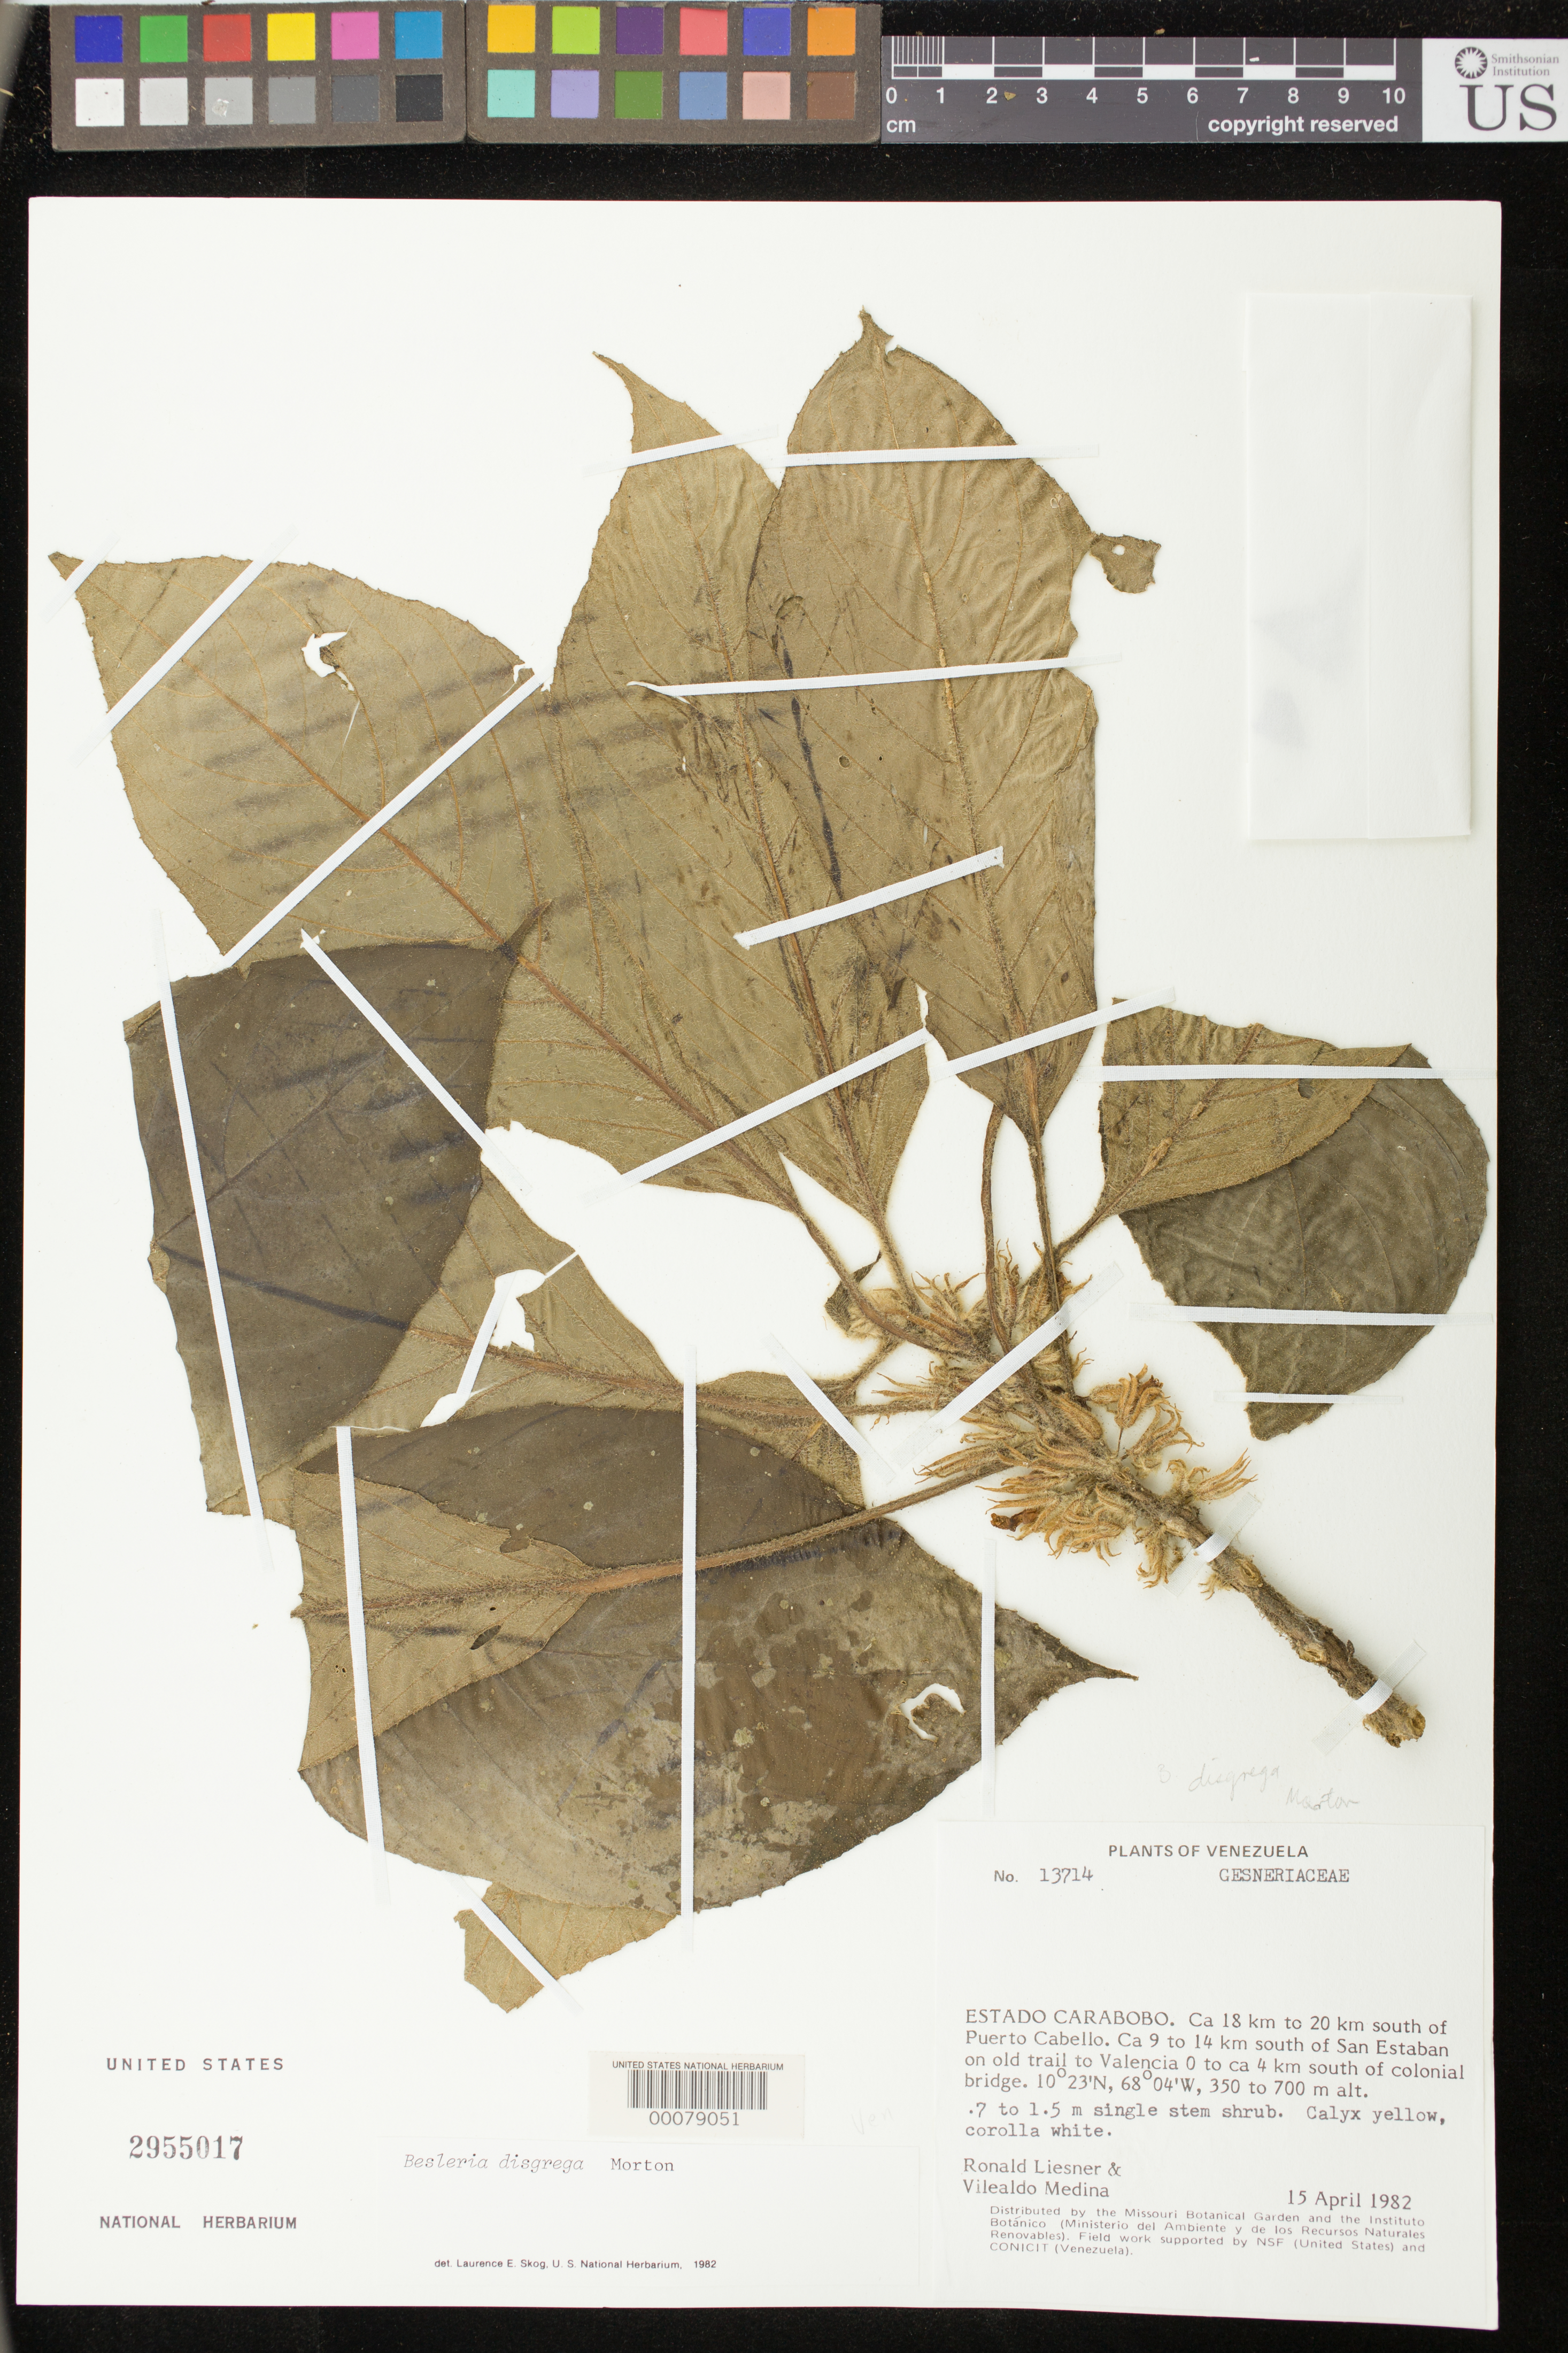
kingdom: Plantae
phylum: Tracheophyta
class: Magnoliopsida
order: Lamiales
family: Gesneriaceae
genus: Besleria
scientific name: Besleria disgrega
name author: C.V. Morton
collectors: R. L. Liesner & V. Medina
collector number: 13714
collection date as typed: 15 Apr 1982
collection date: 1982-04-15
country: Venezuela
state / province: Carabobo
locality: About 18-20 km S of Puerto Cabello, about 9-14 km S of San Estaban on old trail to Valencia, 0-4 kms of Colonial bridge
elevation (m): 350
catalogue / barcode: US 2955017